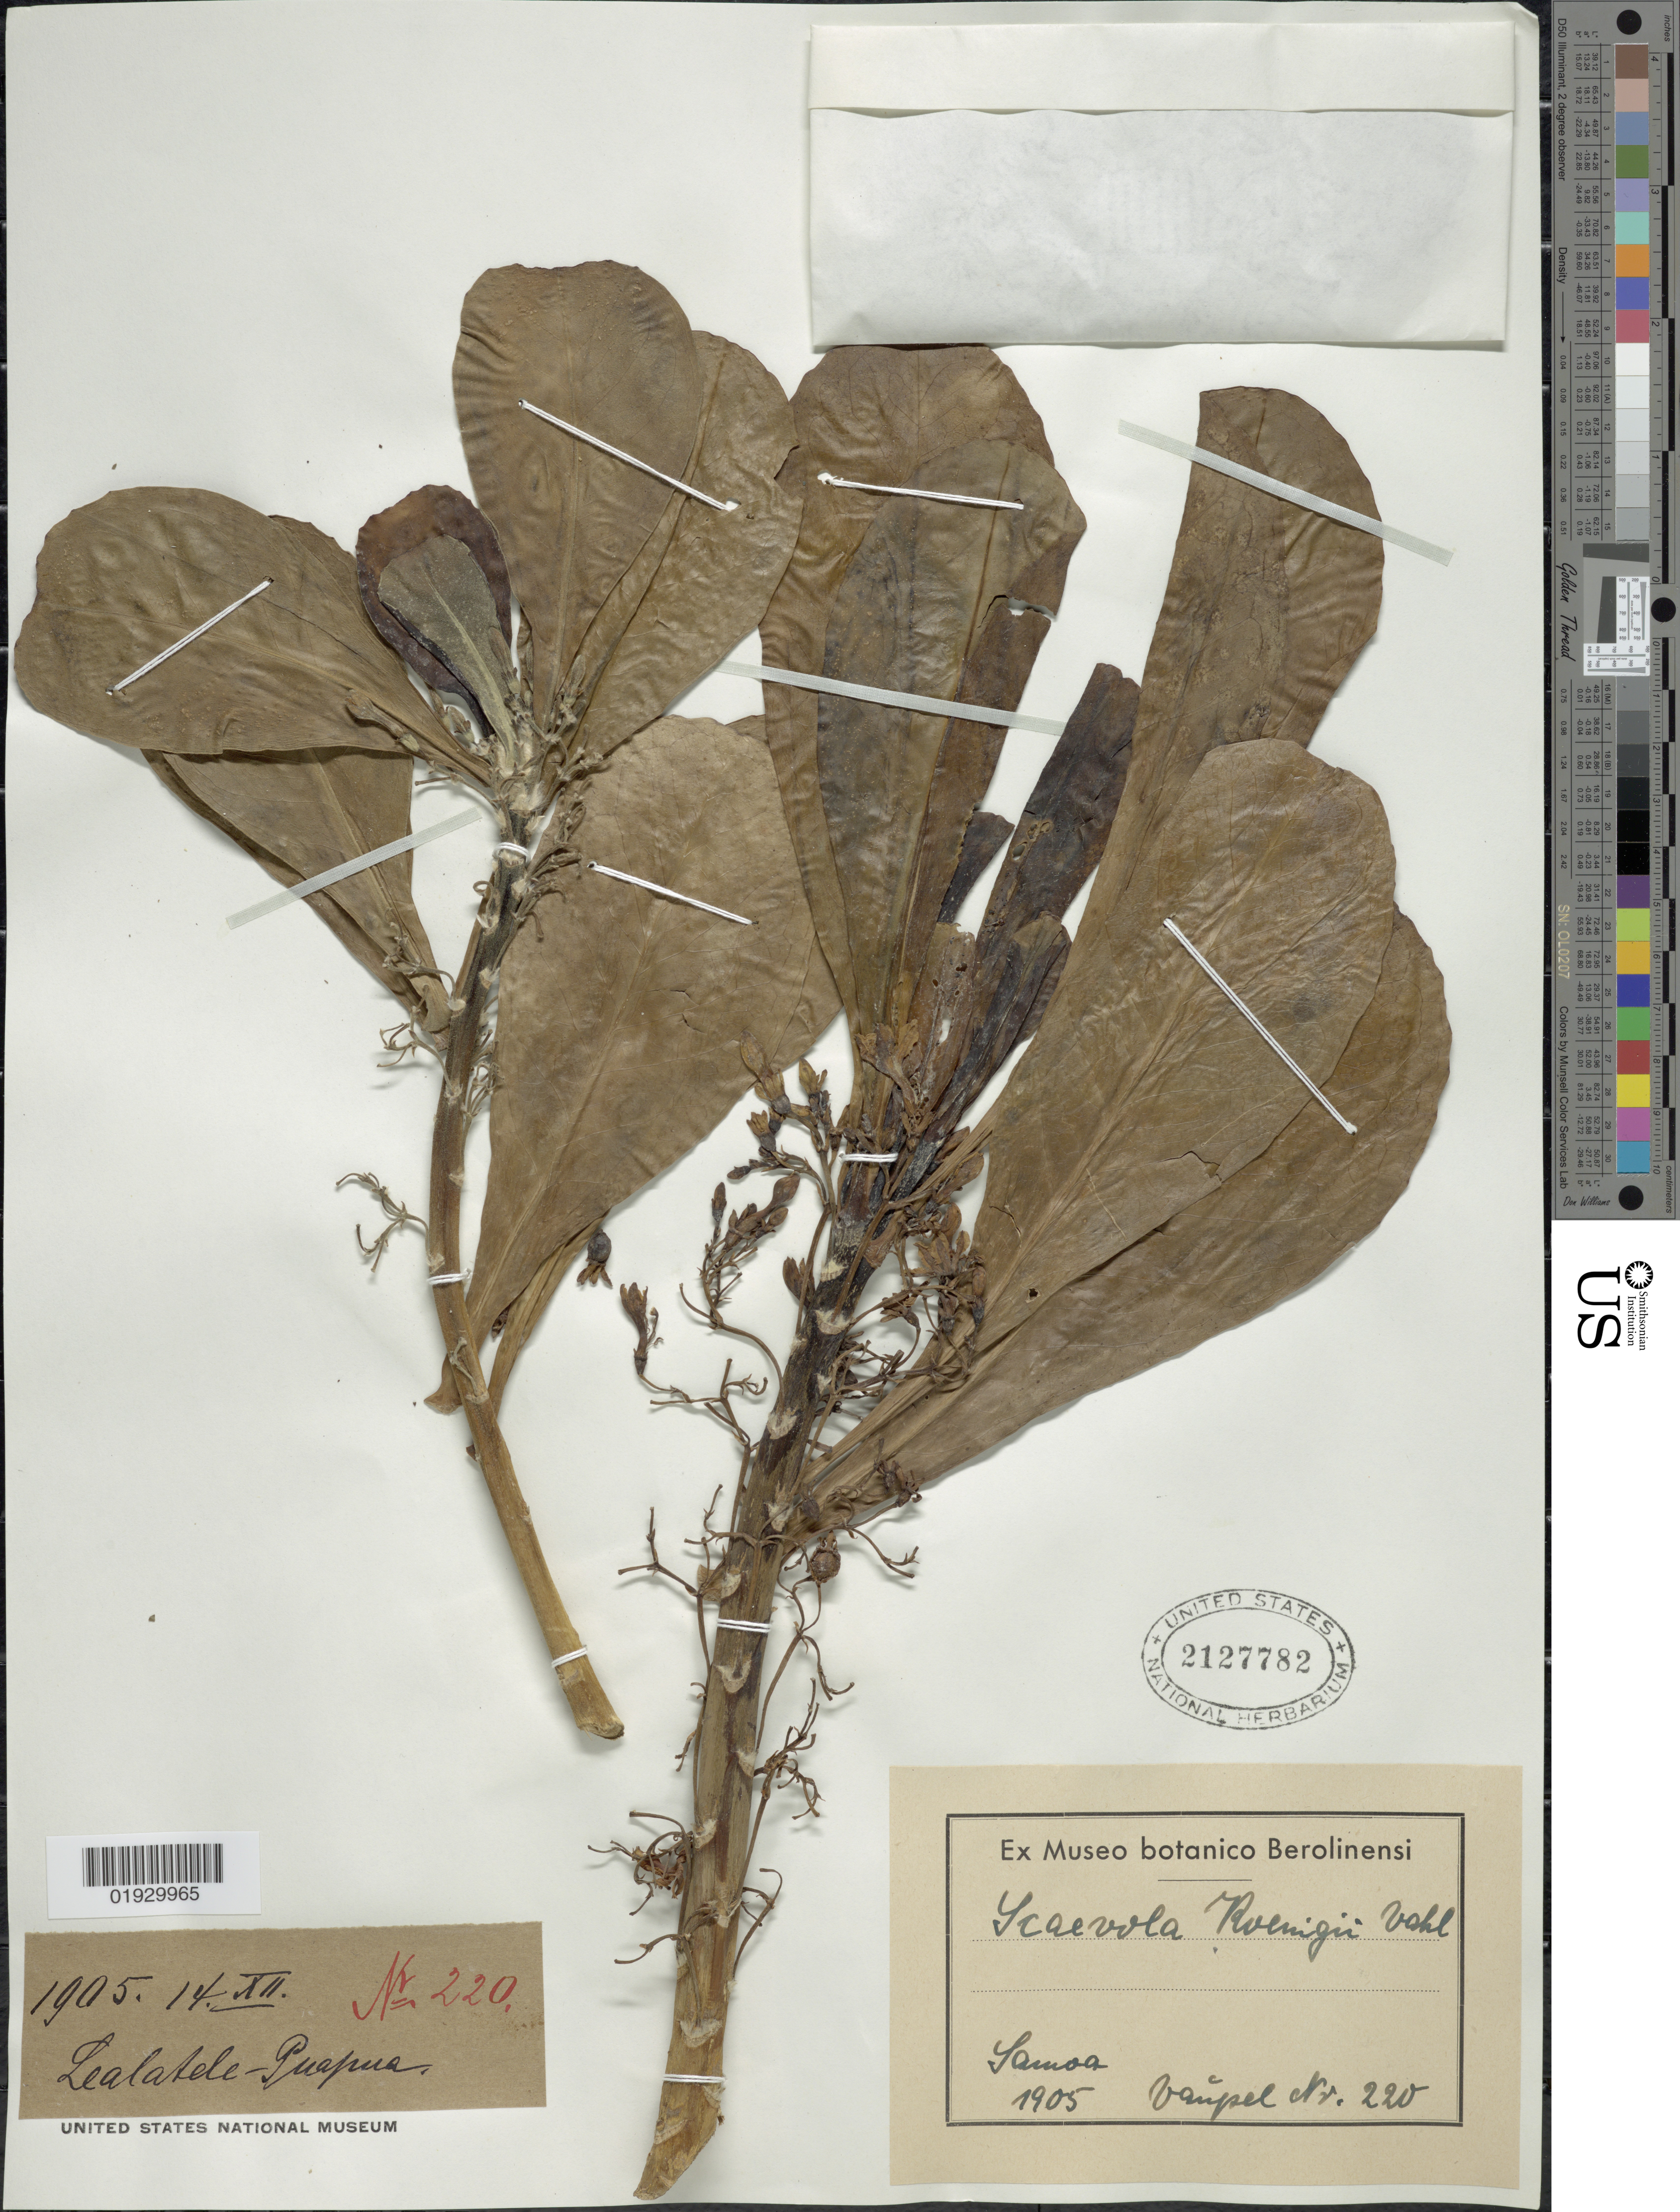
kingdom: Plantae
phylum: Tracheophyta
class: Magnoliopsida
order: Asterales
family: Goodeniaceae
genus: Scaevola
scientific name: Scaevola taccada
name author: (Gaertn.) Roxb.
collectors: Vaupel, --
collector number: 220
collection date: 1905-12-14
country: Samoa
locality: Samoa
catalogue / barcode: US 2127782